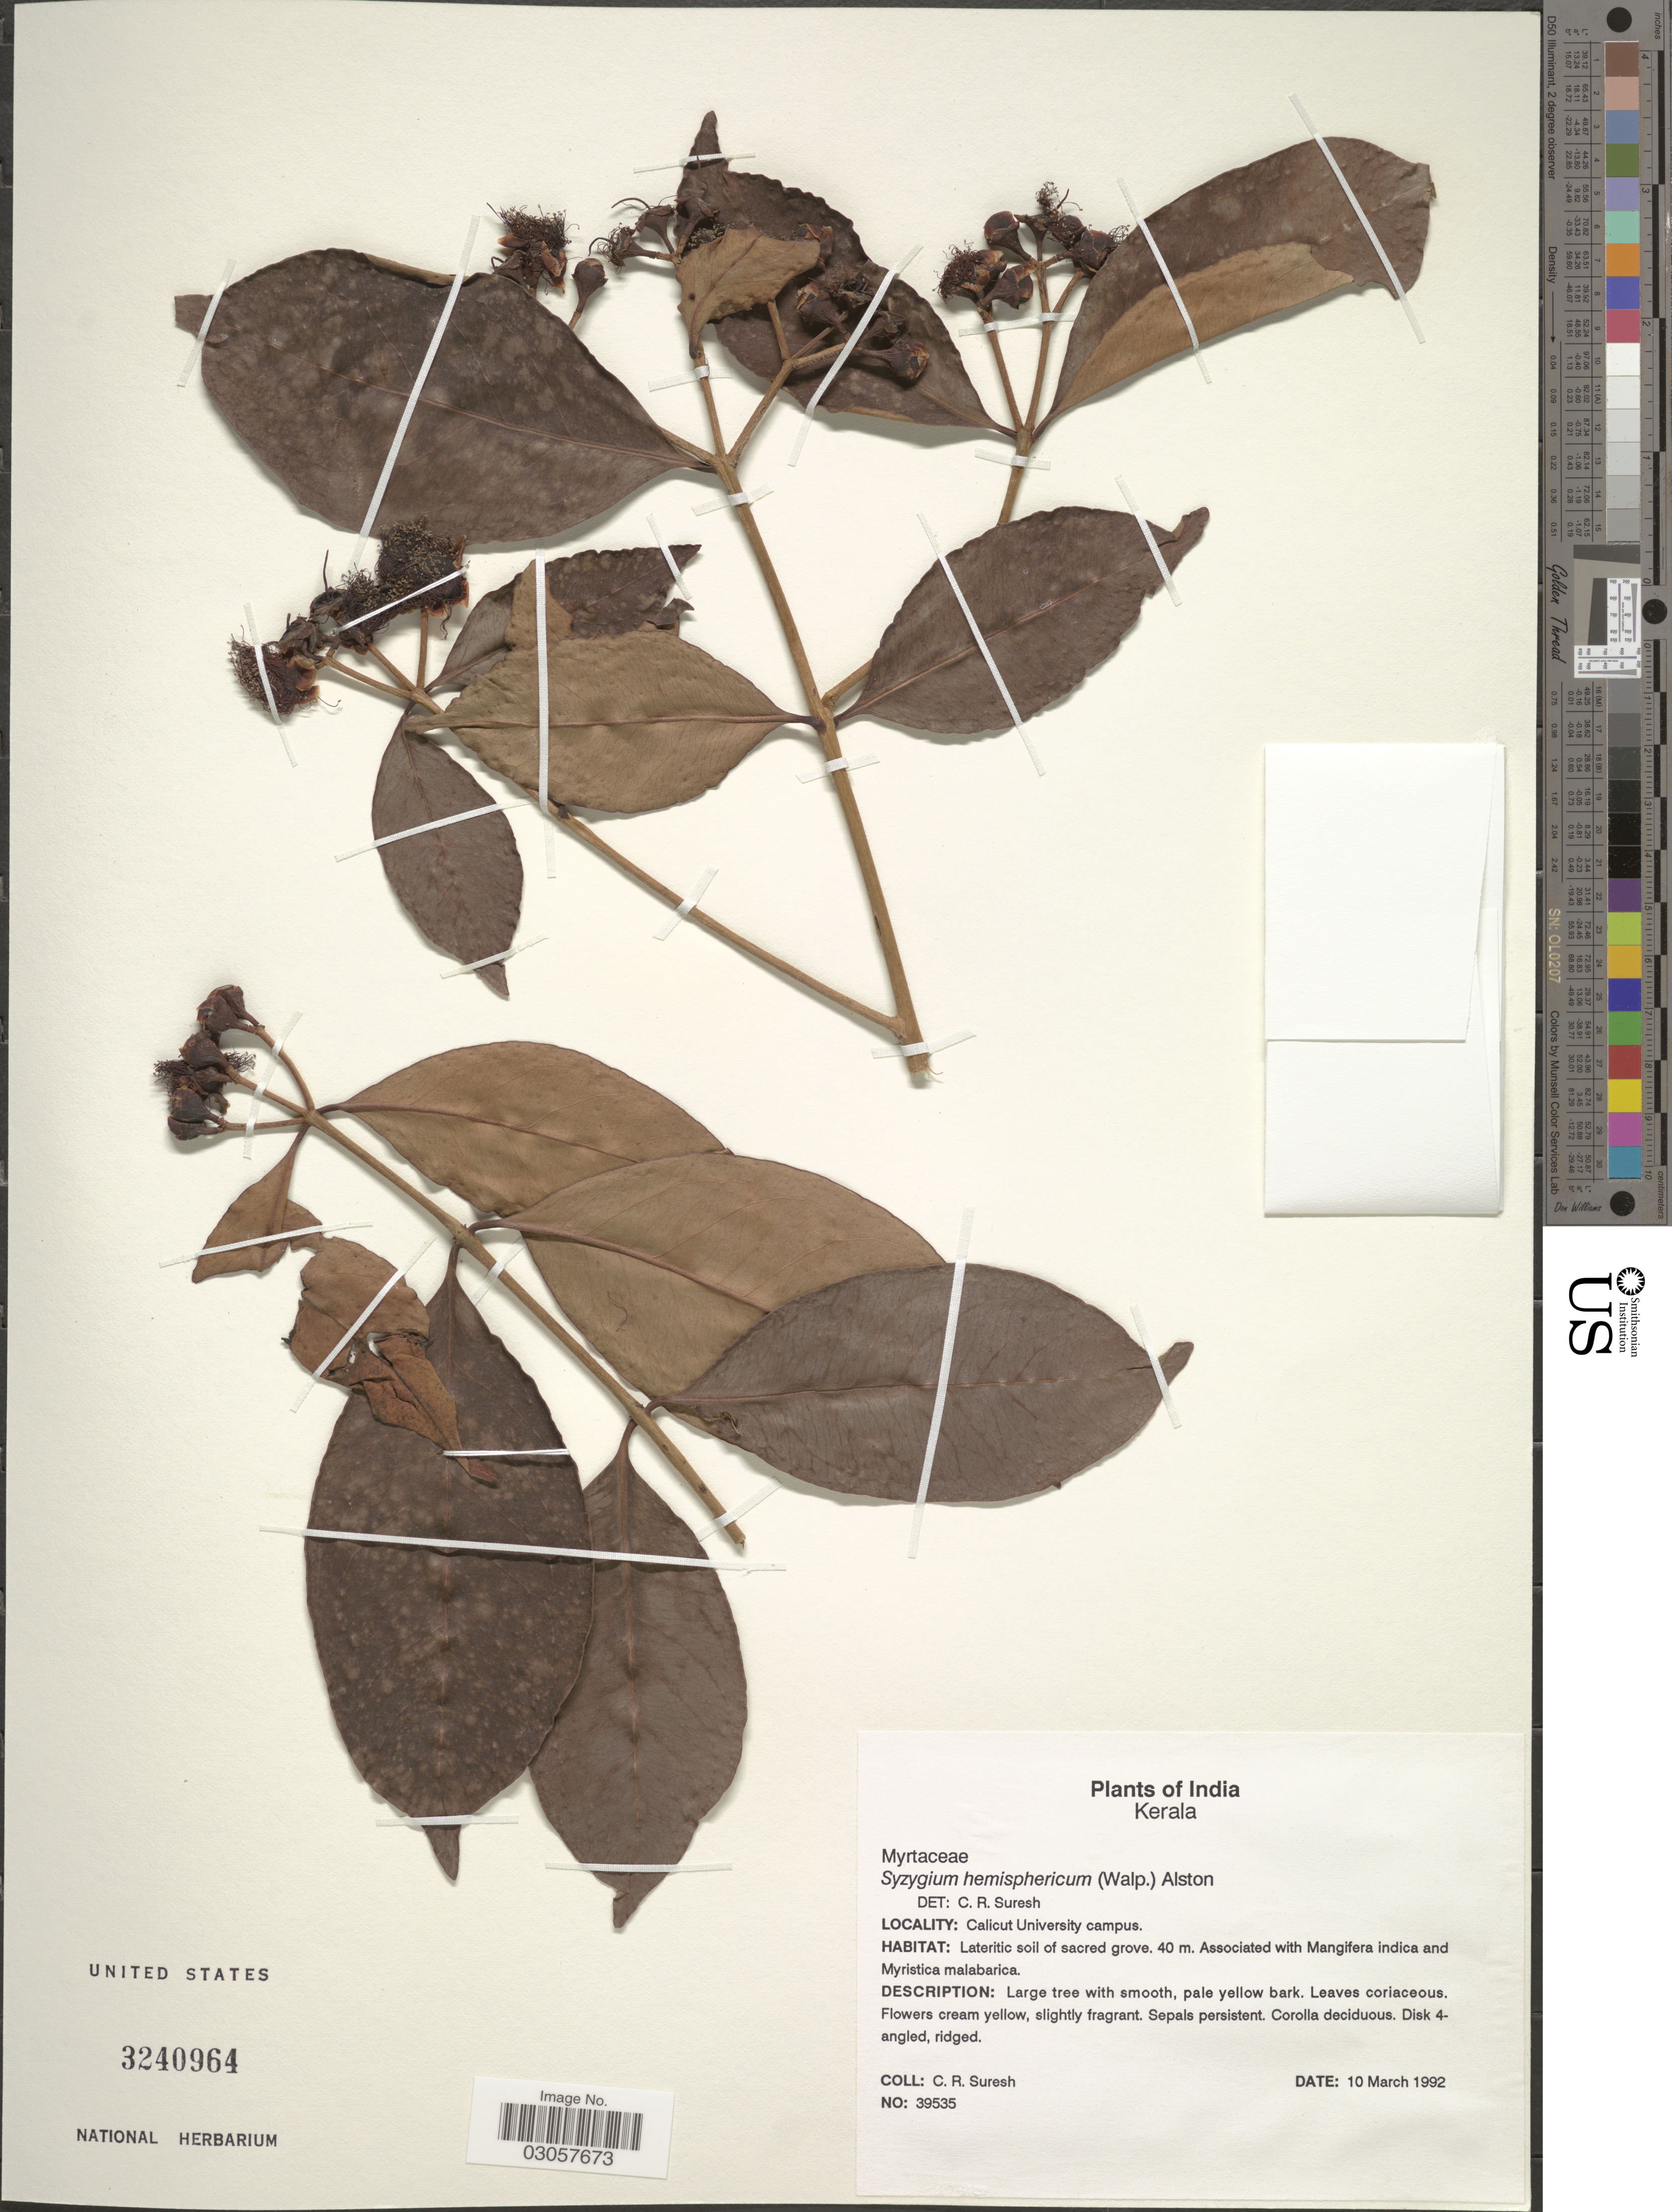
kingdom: Plantae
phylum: Tracheophyta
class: Magnoliopsida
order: Myrtales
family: Myrtaceae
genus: Syzygium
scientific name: Syzygium hemisphericum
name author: (Wight) Alston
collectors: C. Suresh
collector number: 39535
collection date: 1992-03-10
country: India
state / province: Kerala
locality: Calicut University campus.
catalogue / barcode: US 3240964